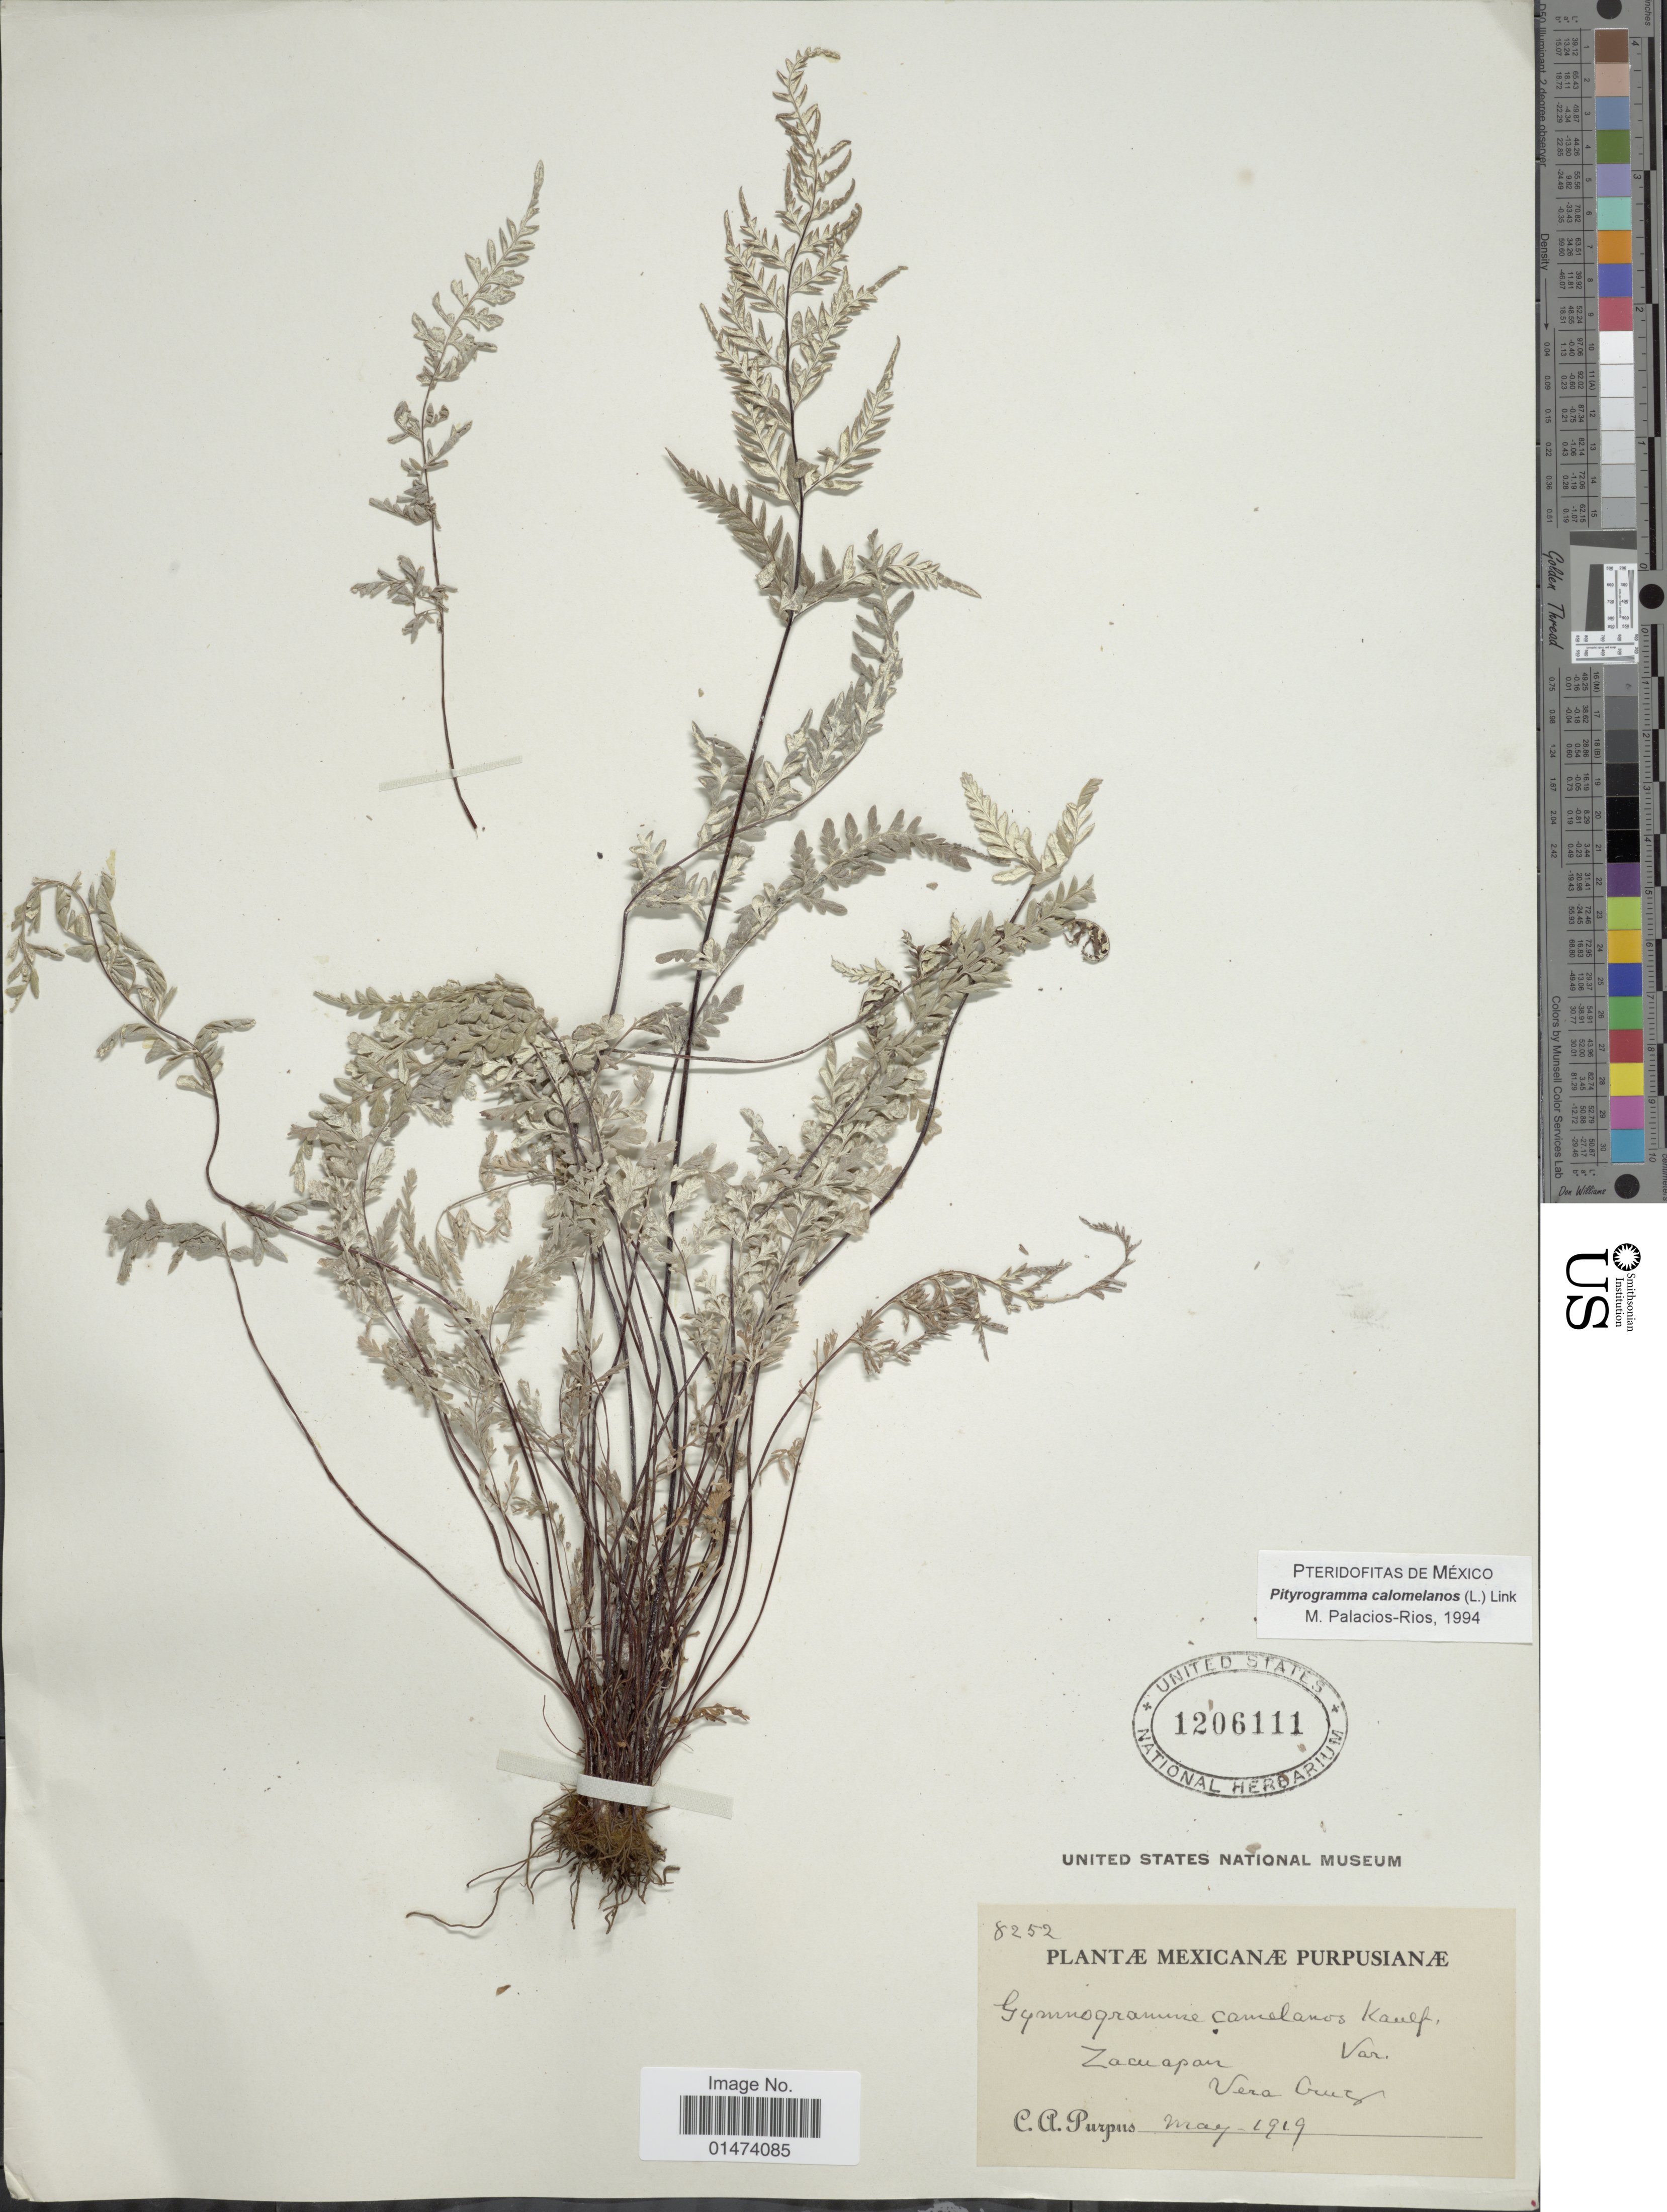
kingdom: Plantae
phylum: Tracheophyta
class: Polypodiopsida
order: Polypodiales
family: Pteridaceae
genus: Pityrogramma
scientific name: Pityrogramma tartarea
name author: (Cav.) Maxon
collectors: C. A. Purpus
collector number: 8252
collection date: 1919-05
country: Mexico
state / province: Veracruz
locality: Zacuapam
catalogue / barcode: US 1206111